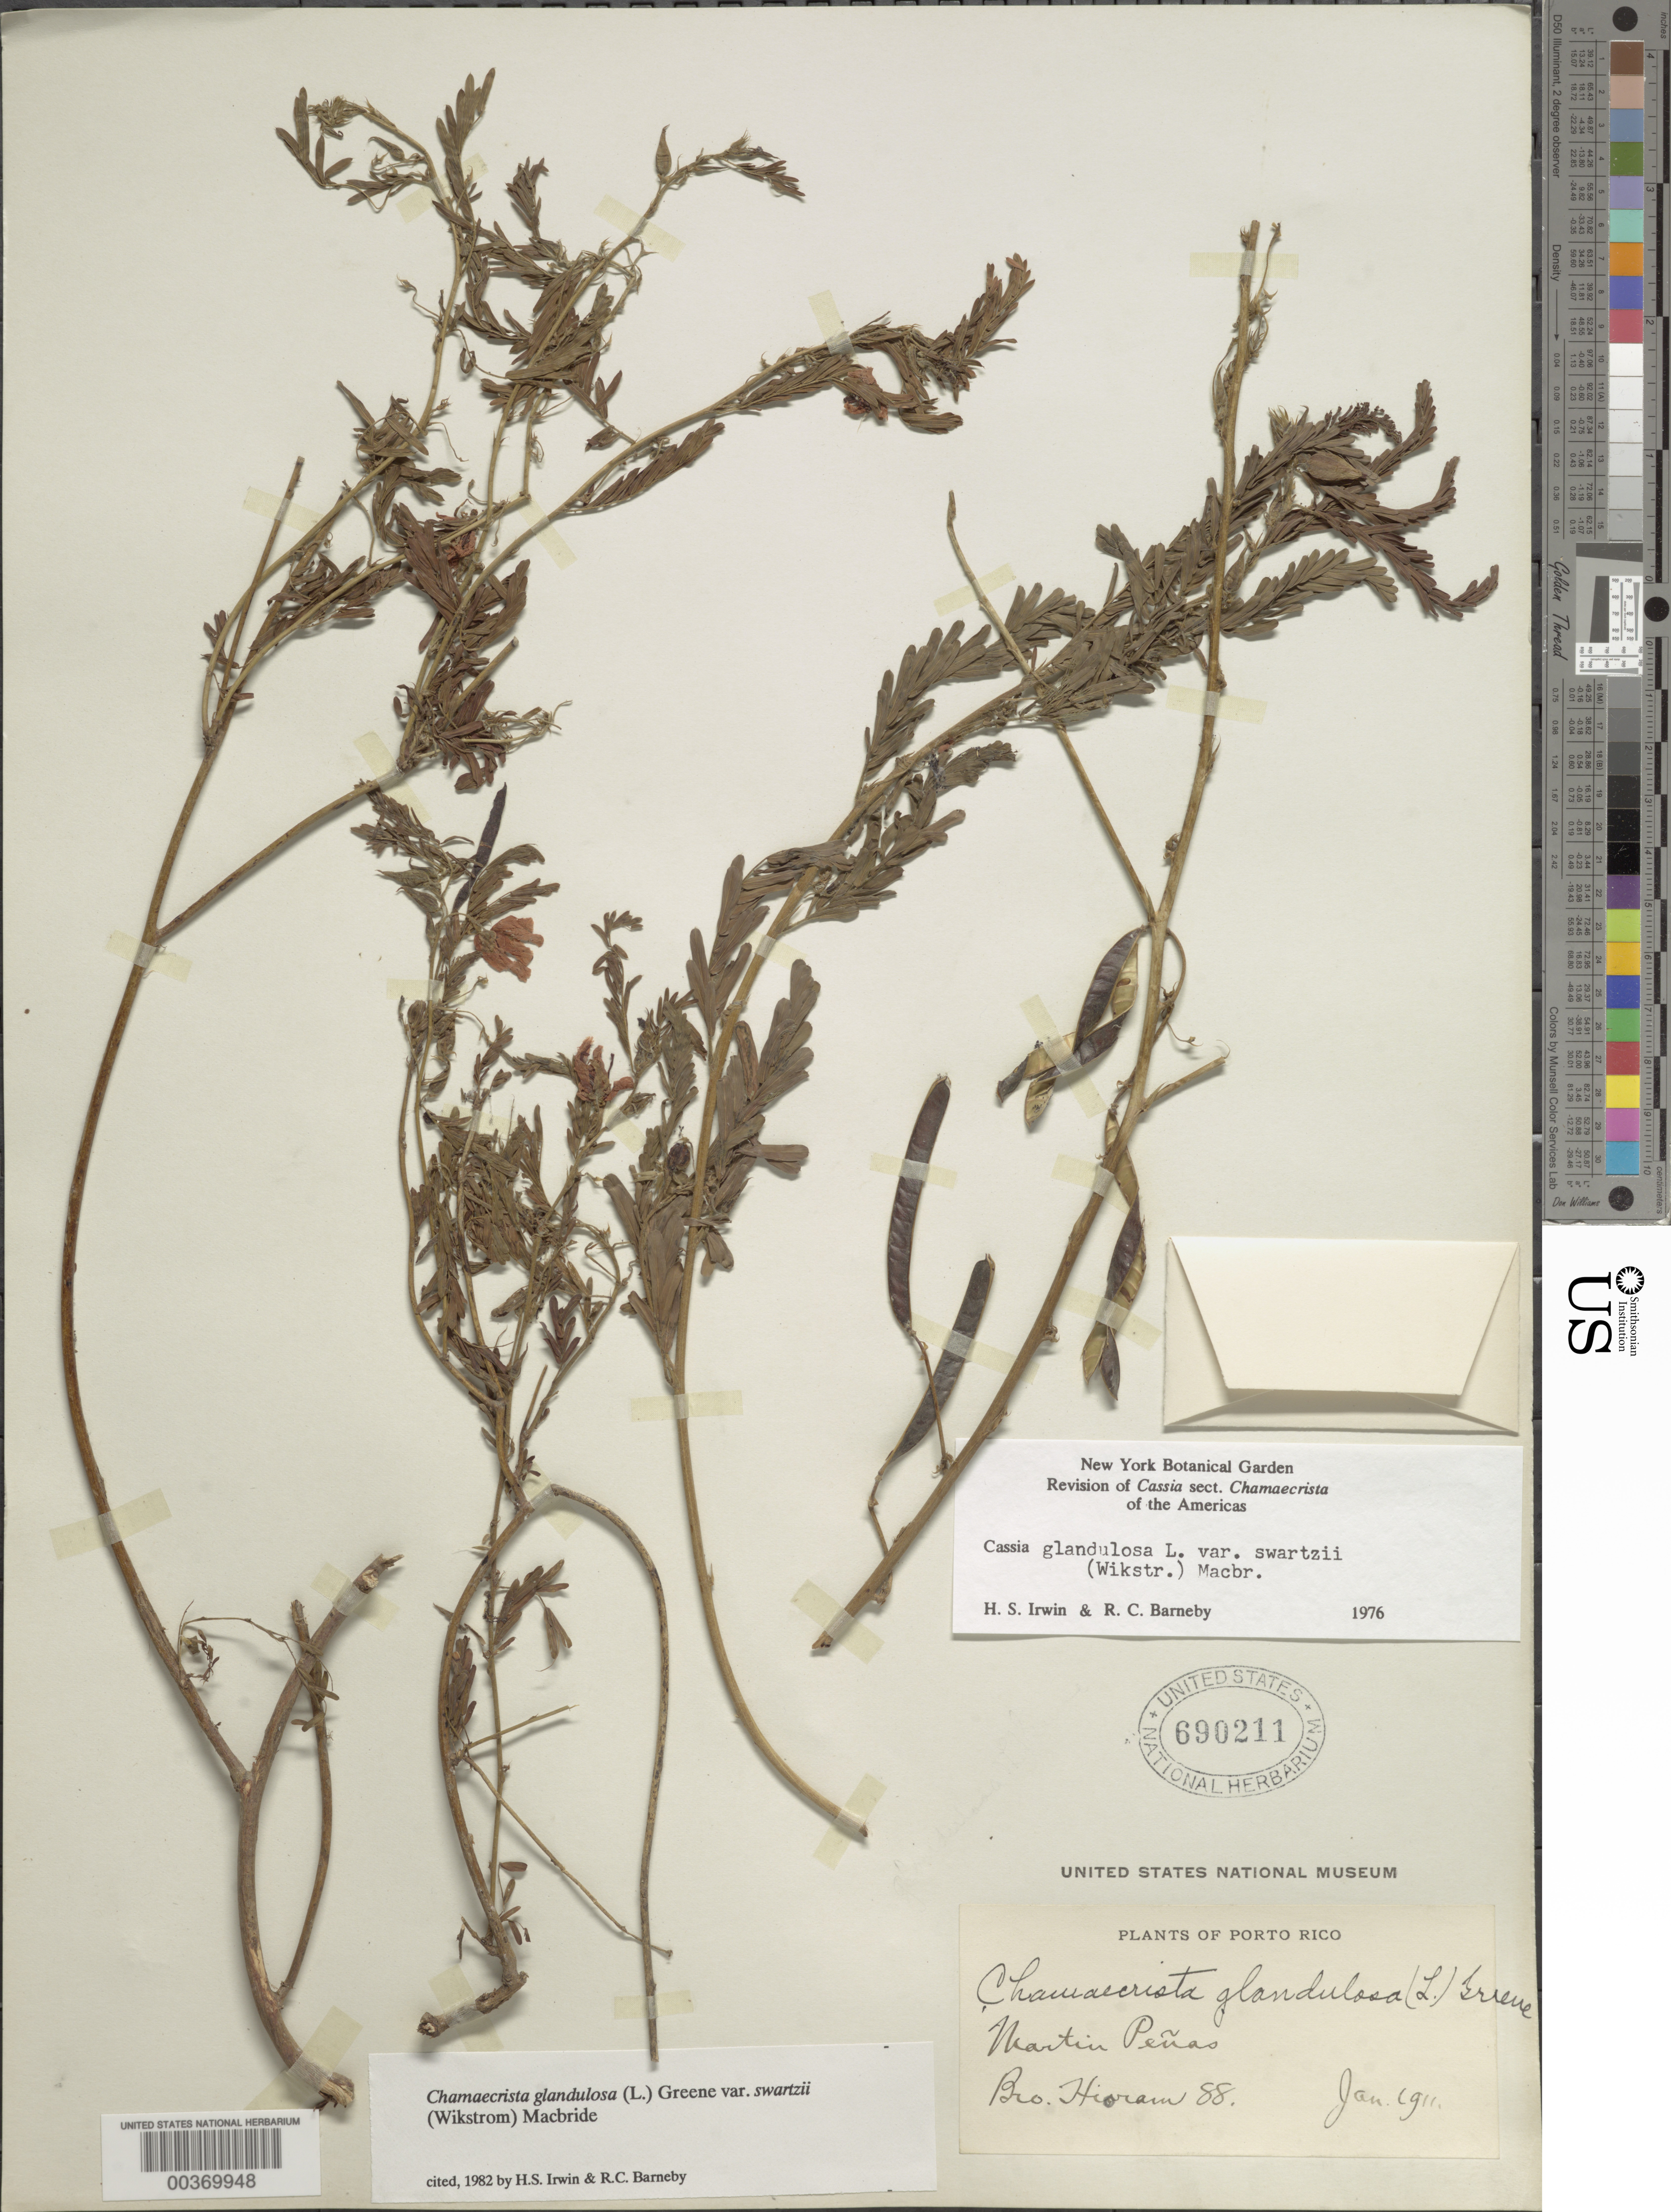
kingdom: Plantae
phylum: Tracheophyta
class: Magnoliopsida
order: Fabales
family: Fabaceae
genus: Chamaecrista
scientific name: Chamaecrista glandulosa var. swartzii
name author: (Wikstr.) H.S. Irwin & Barneby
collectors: Bro. Hioram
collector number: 88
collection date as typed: Jan 1911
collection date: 1911-01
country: Puerto Rico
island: Greater Antilles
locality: Martin penas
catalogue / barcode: US 690211